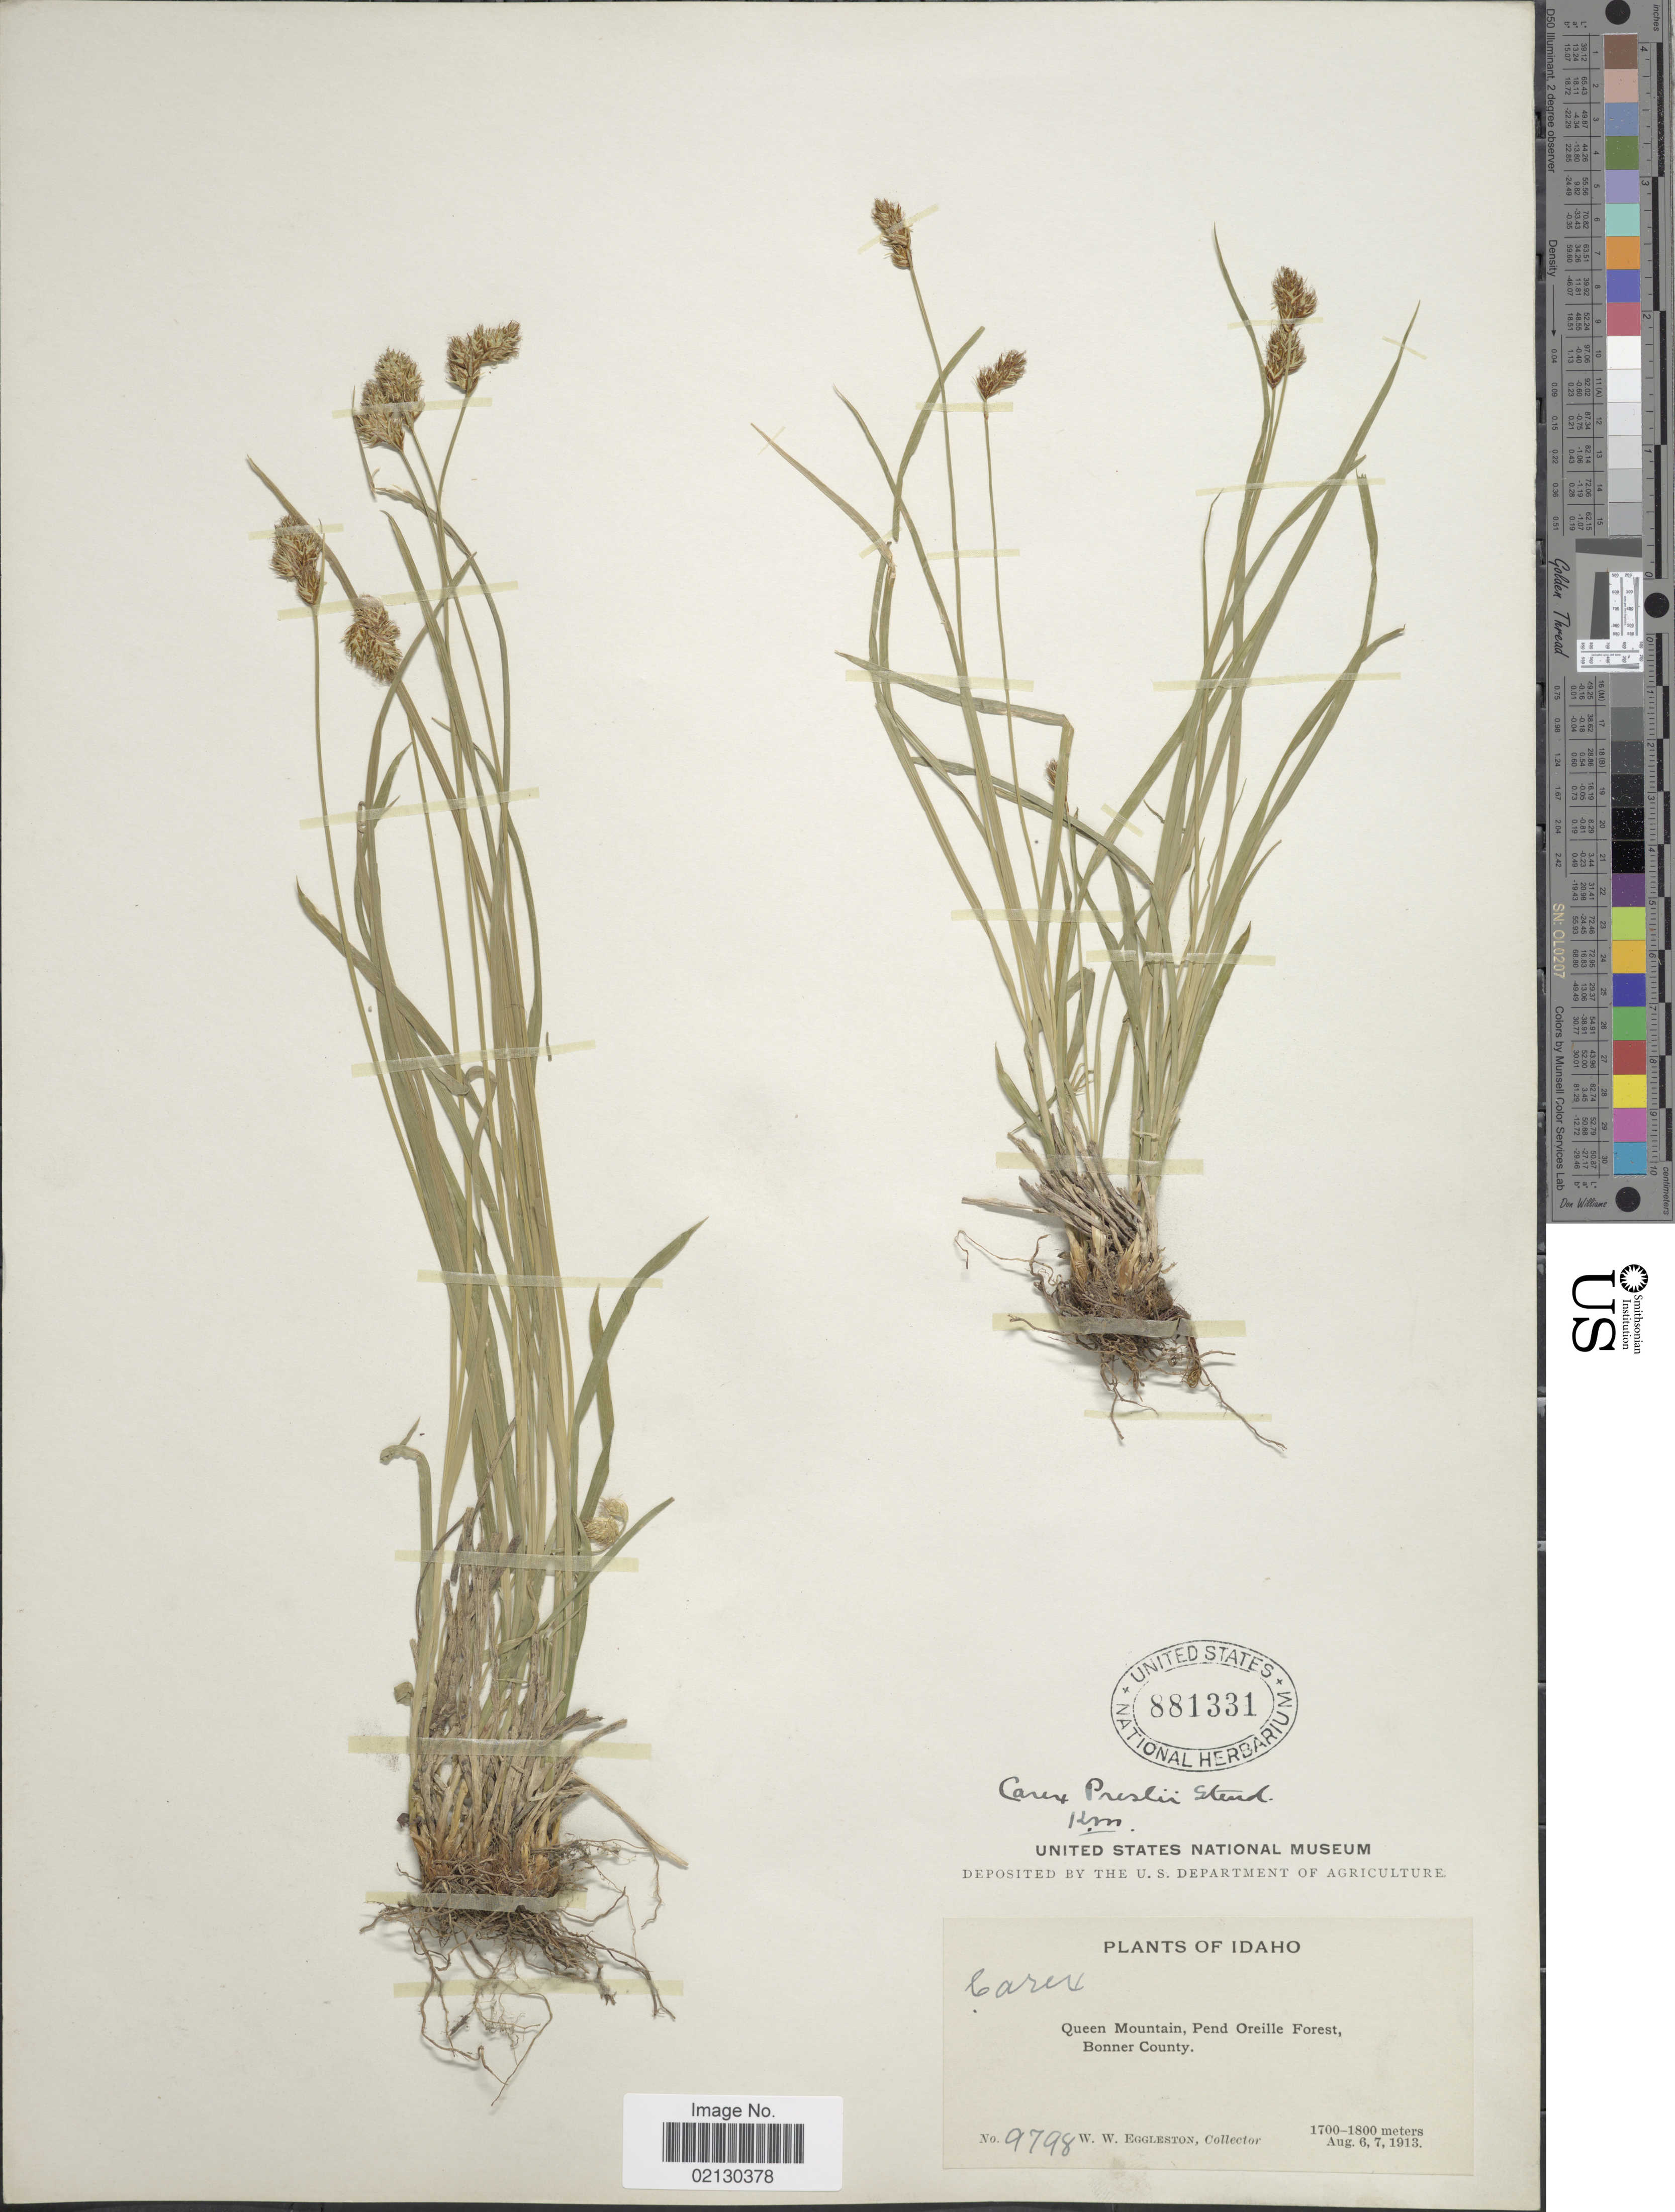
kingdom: Plantae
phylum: Tracheophyta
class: Liliopsida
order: Poales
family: Cyperaceae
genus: Carex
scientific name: Carex preslii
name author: Steud.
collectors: W. W. Eggleston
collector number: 9798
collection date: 1913-08-06/1913-08-07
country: United States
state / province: Idaho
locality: Queen Mountain, Pend Oreille Forest, Bonner County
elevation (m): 1700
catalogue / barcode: US 881331